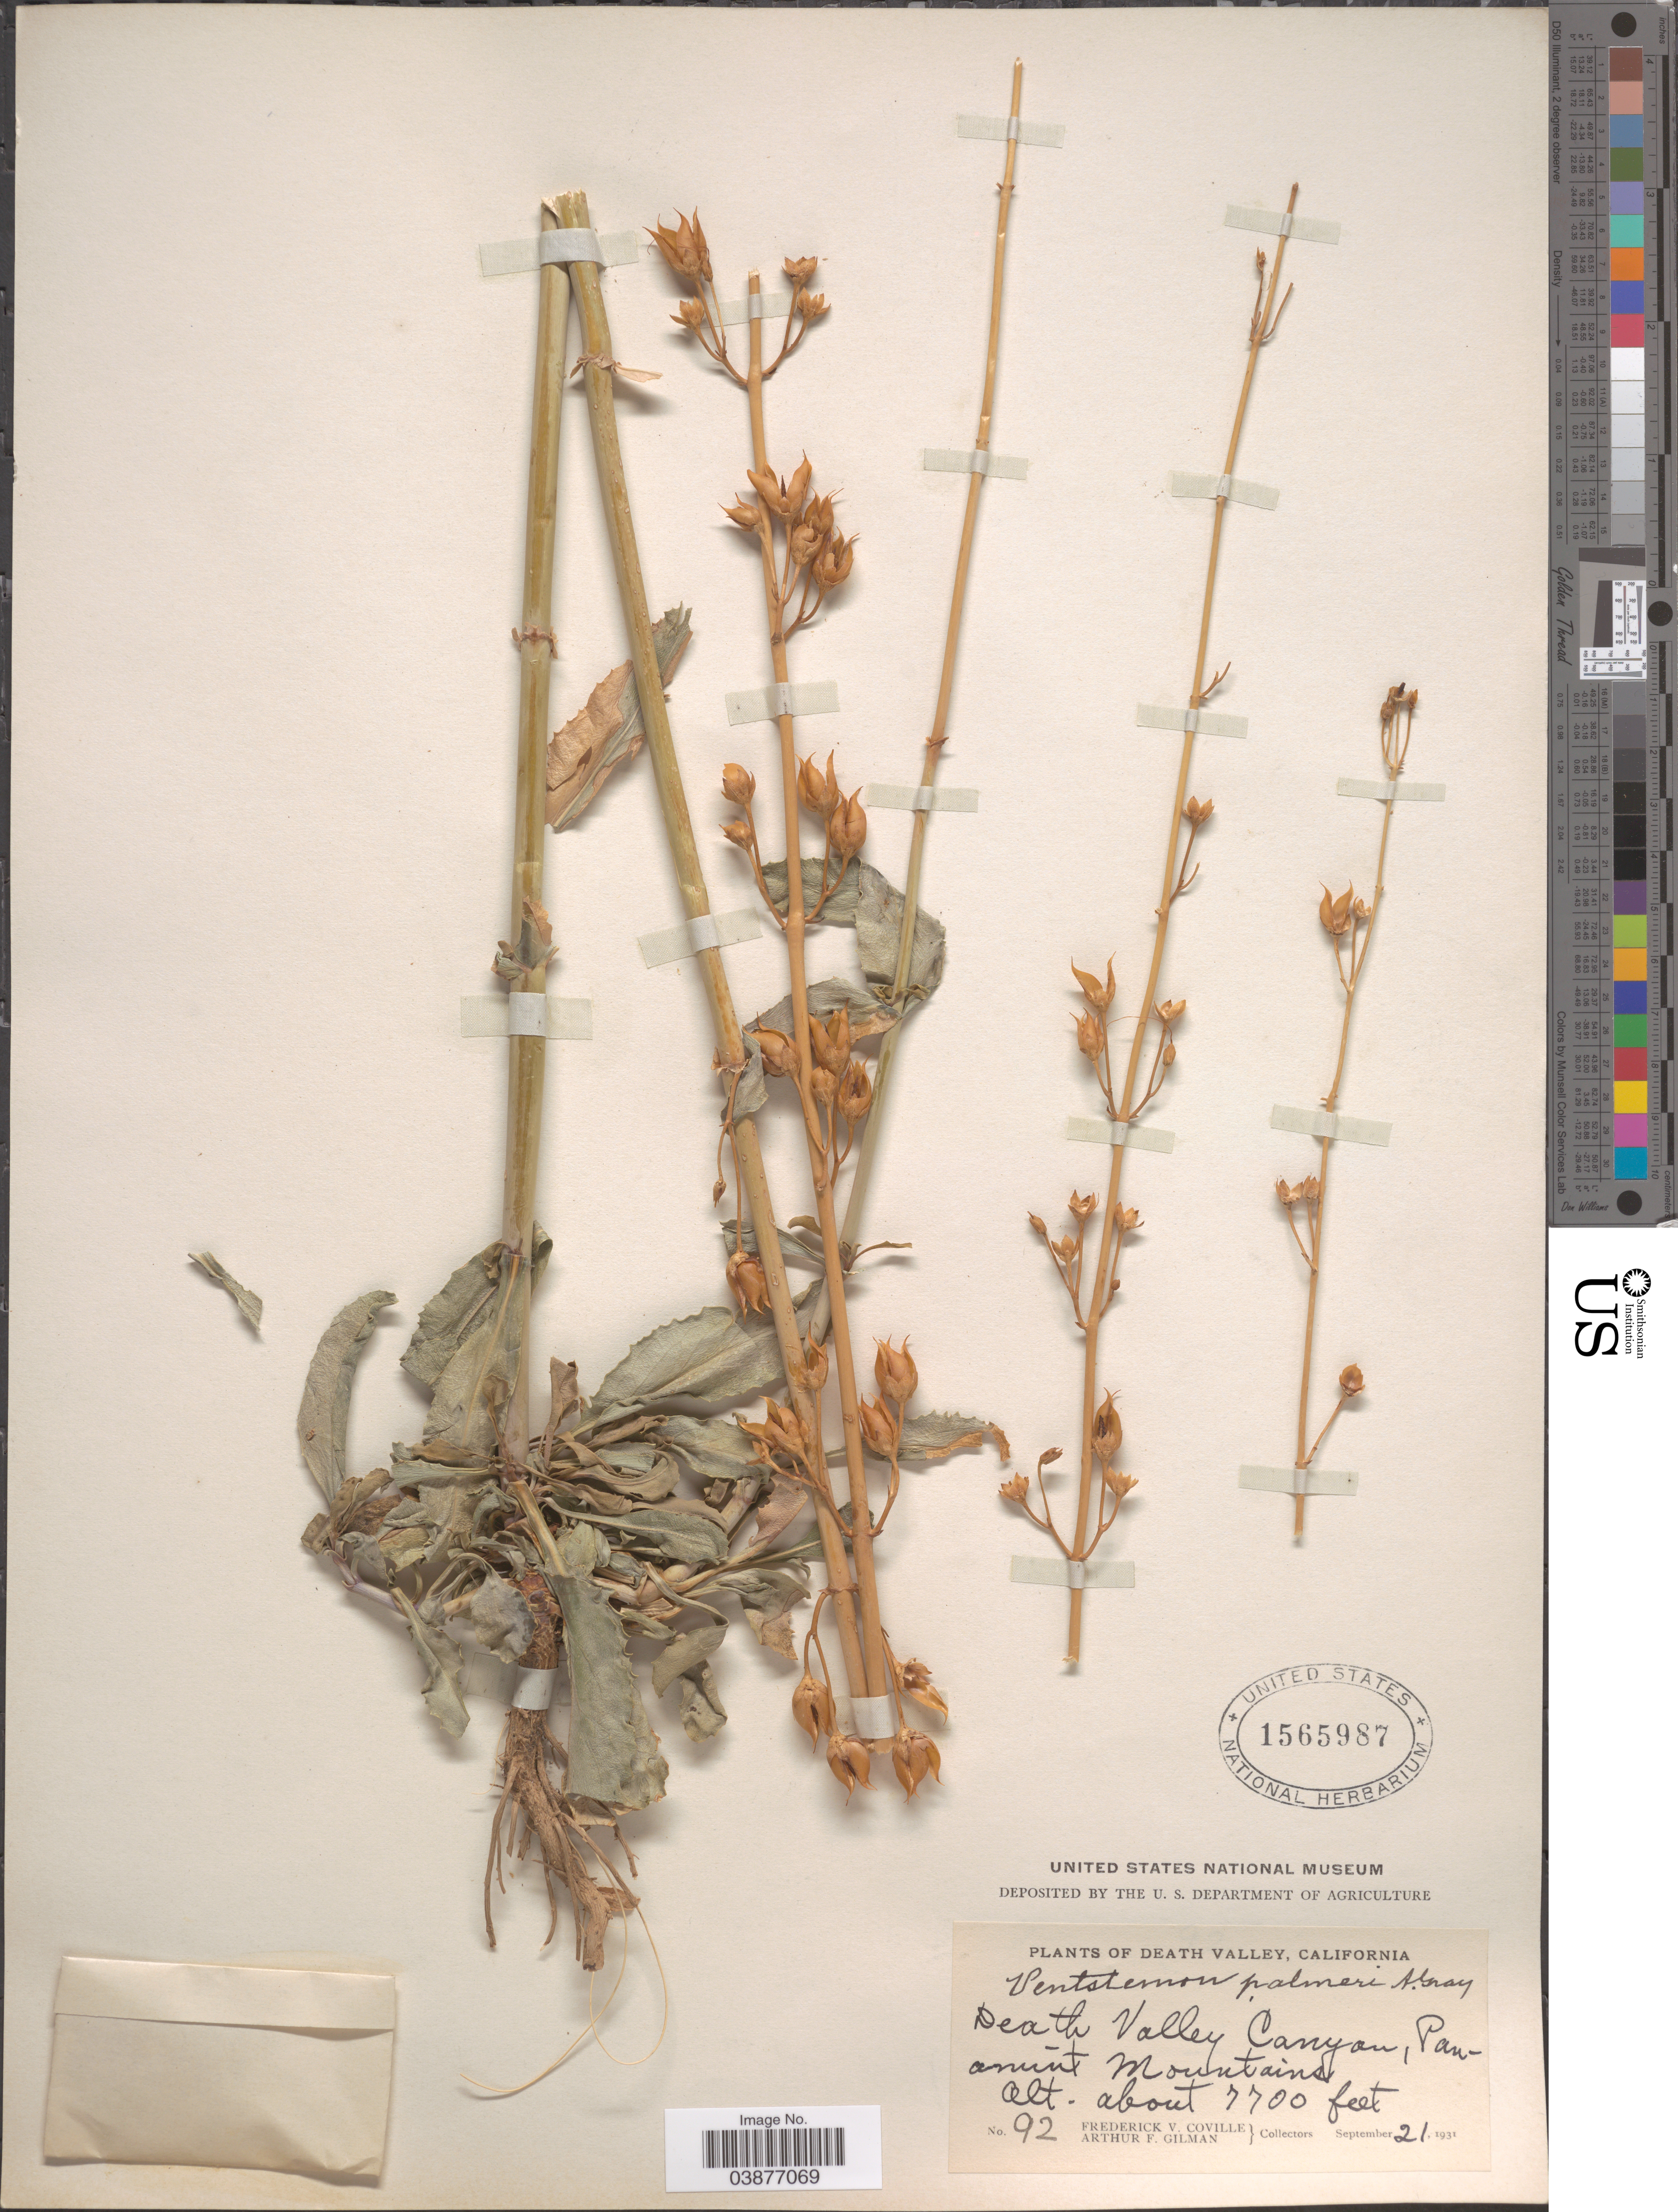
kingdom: Plantae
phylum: Tracheophyta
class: Magnoliopsida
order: Lamiales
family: Plantaginaceae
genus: Penstemon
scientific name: Penstemon palmeri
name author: A. Gray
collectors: F. V. Coville & A. Gilman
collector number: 92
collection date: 1931-09-21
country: United States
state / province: California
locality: Death Valley. Death Valley Canyon, Panamint Mountains.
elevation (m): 2347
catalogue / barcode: US 1565987